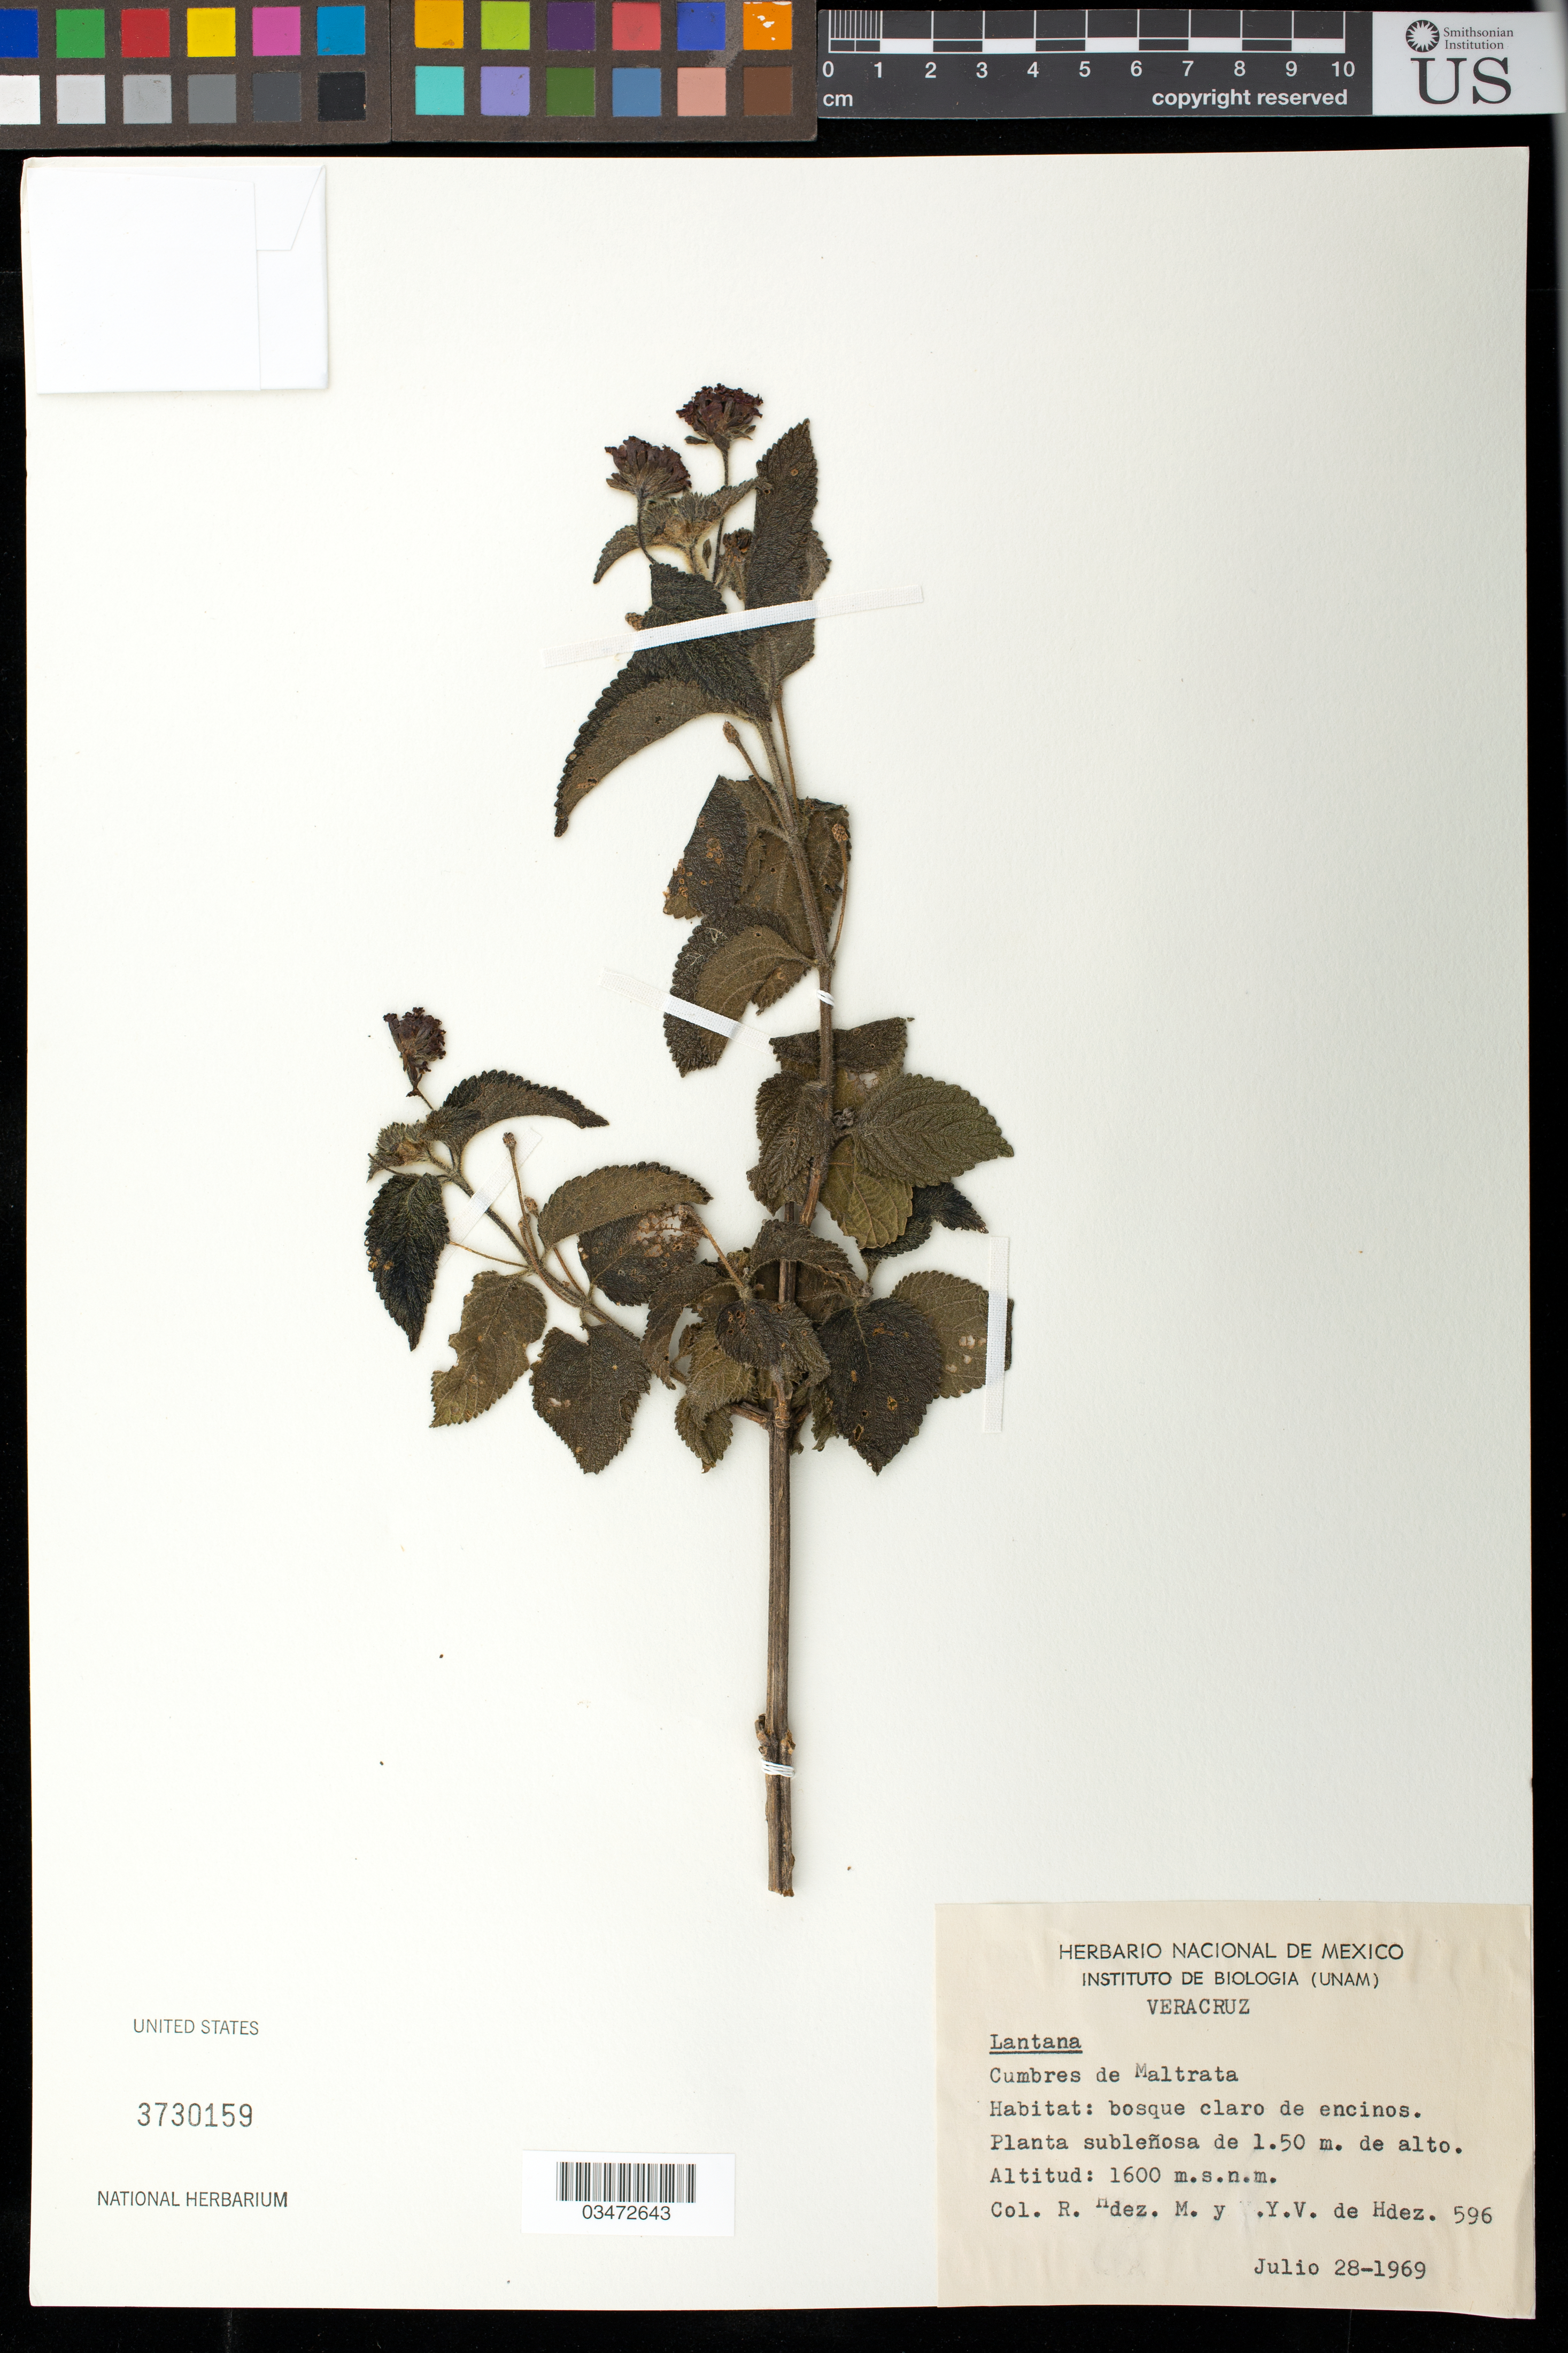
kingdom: Plantae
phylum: Tracheophyta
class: Magnoliopsida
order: Lamiales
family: Verbenaceae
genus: Lantana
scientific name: Lantana hispida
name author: Kunth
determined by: Strong, Mark T., (BOT), Smithsonian Institution - National Museum of Natural History (UNITED STATES)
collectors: R. Hernández-M. & Y. Hernandez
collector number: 596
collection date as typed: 28 Jul 1969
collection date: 1969-07-28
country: Mexico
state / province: Veracruz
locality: Cumbres de Maltrata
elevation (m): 1600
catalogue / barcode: US 3730159